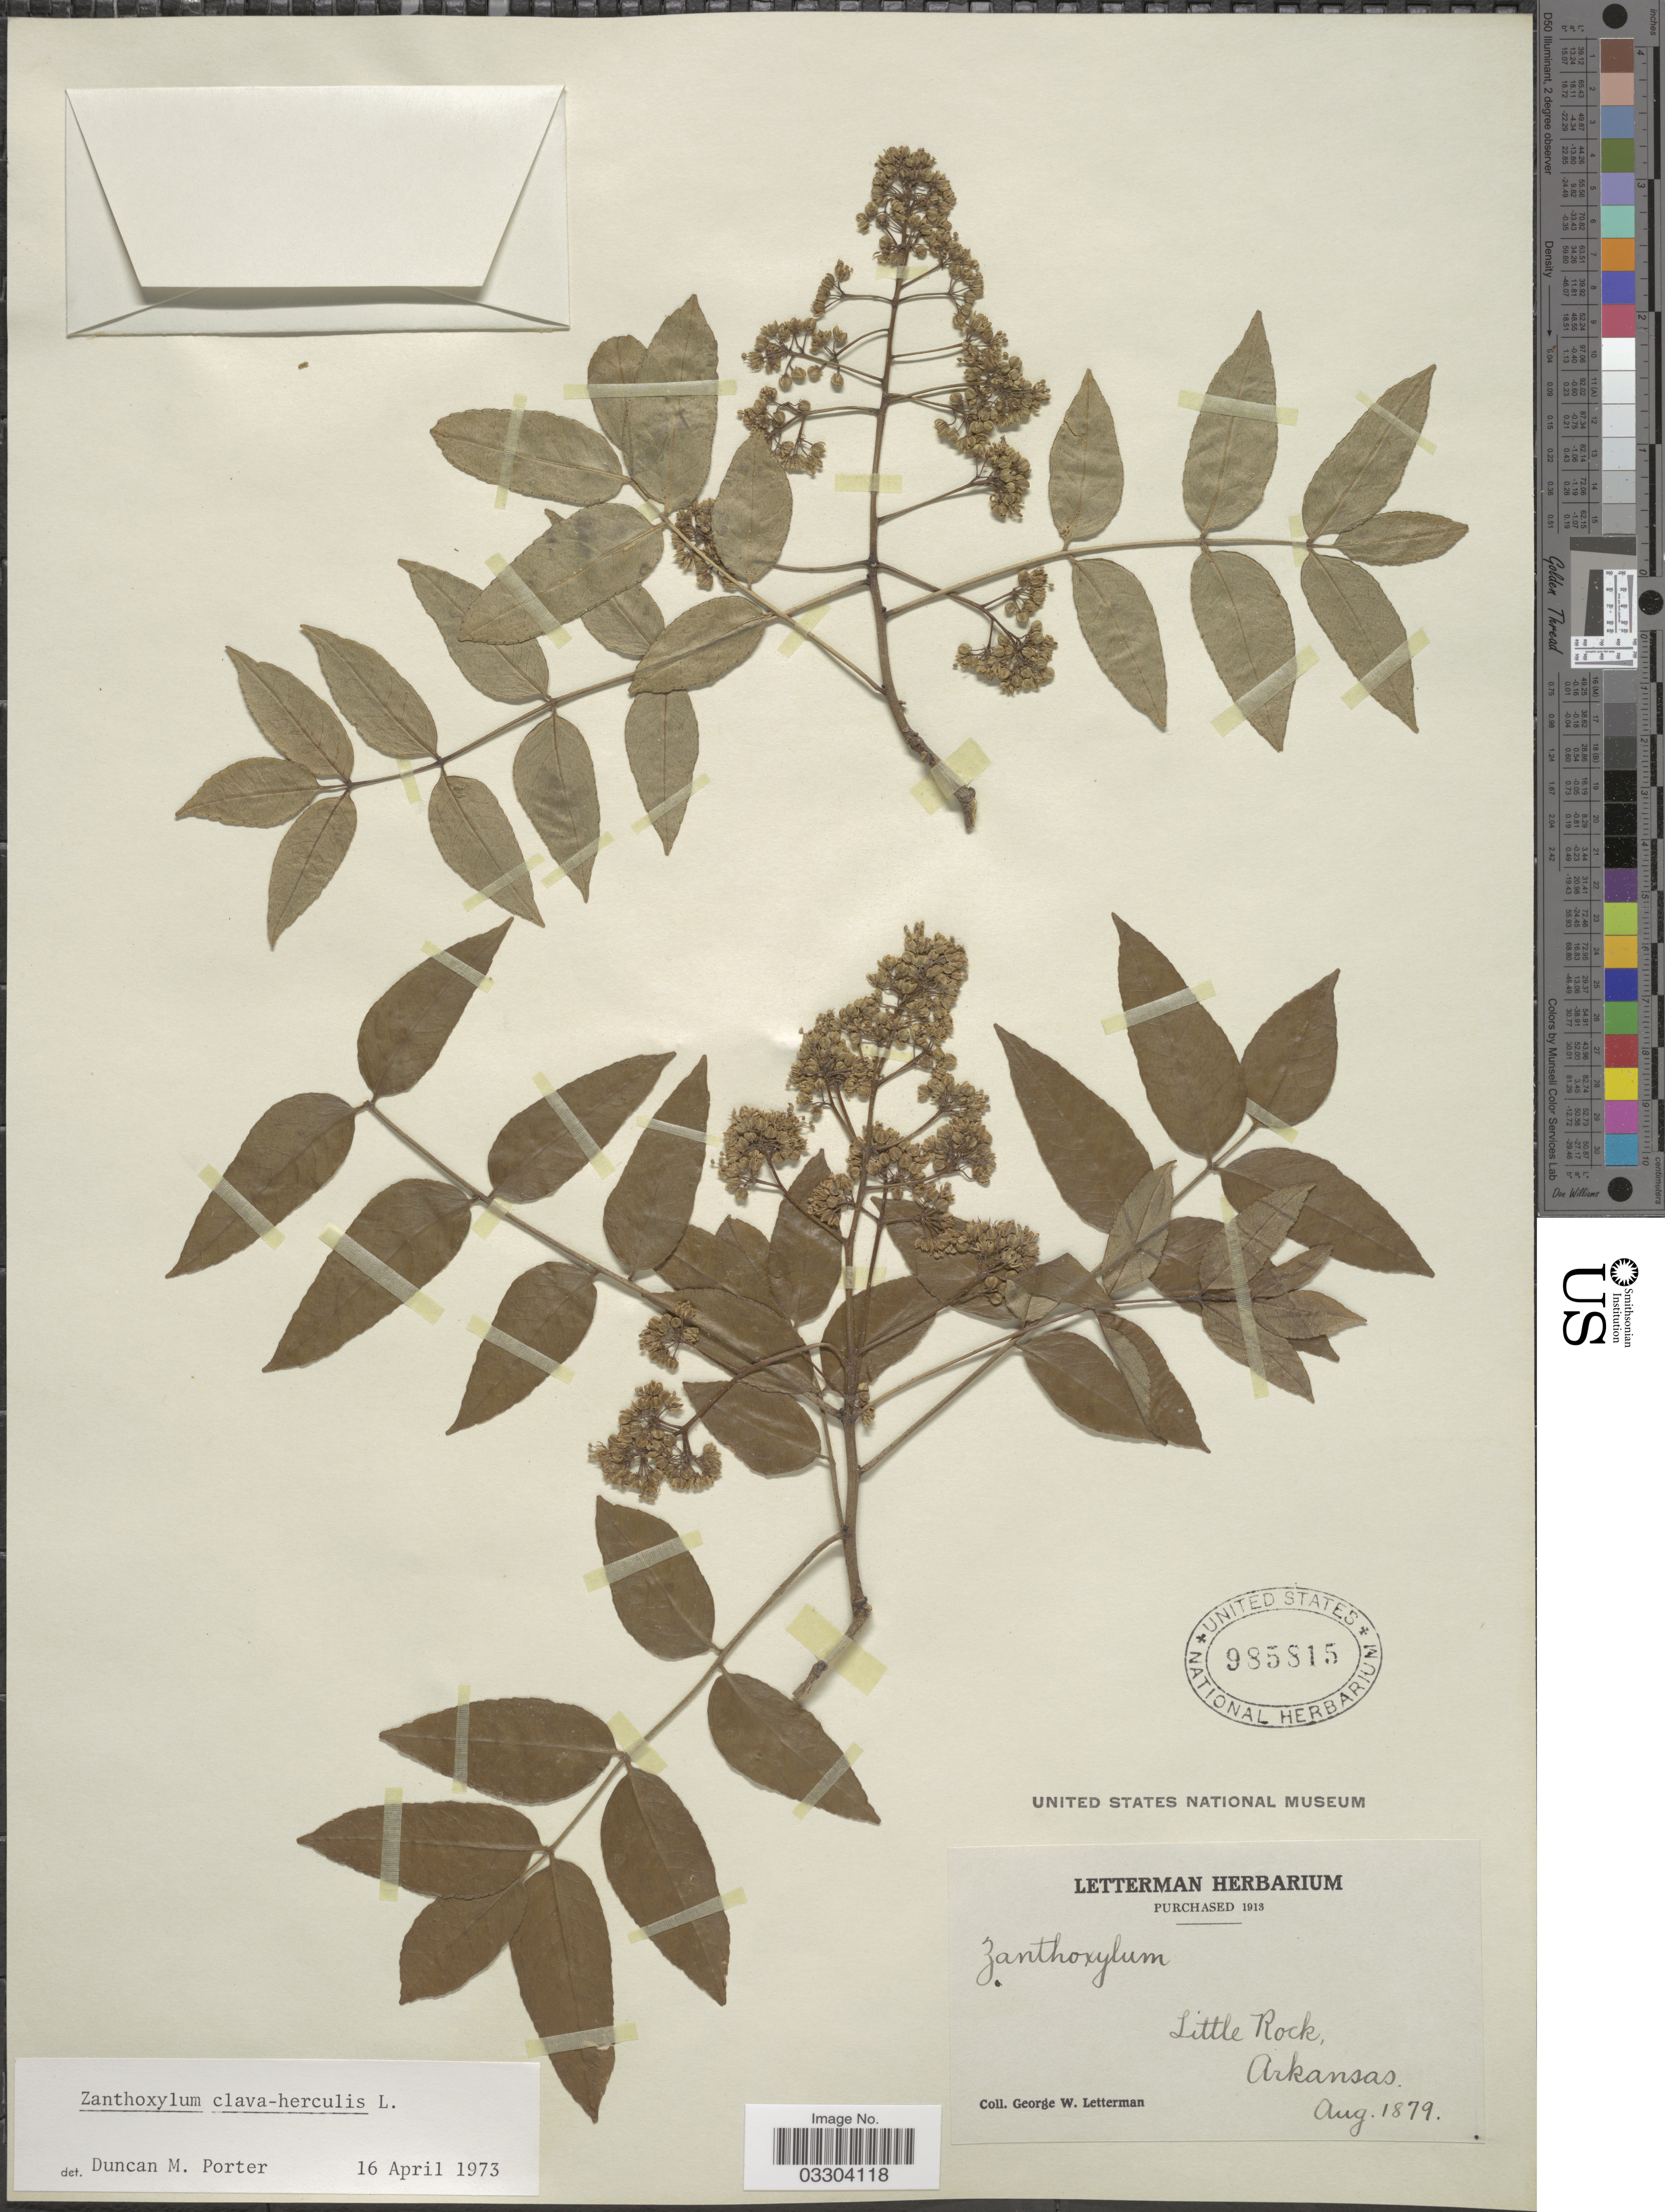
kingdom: Plantae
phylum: Tracheophyta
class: Magnoliopsida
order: Sapindales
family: Rutaceae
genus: Zanthoxylum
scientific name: Zanthoxylum clava-herculis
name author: L.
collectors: G. W. Letterman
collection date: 1879-08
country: United States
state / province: Arkansas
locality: Little Rock.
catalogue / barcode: US 985815